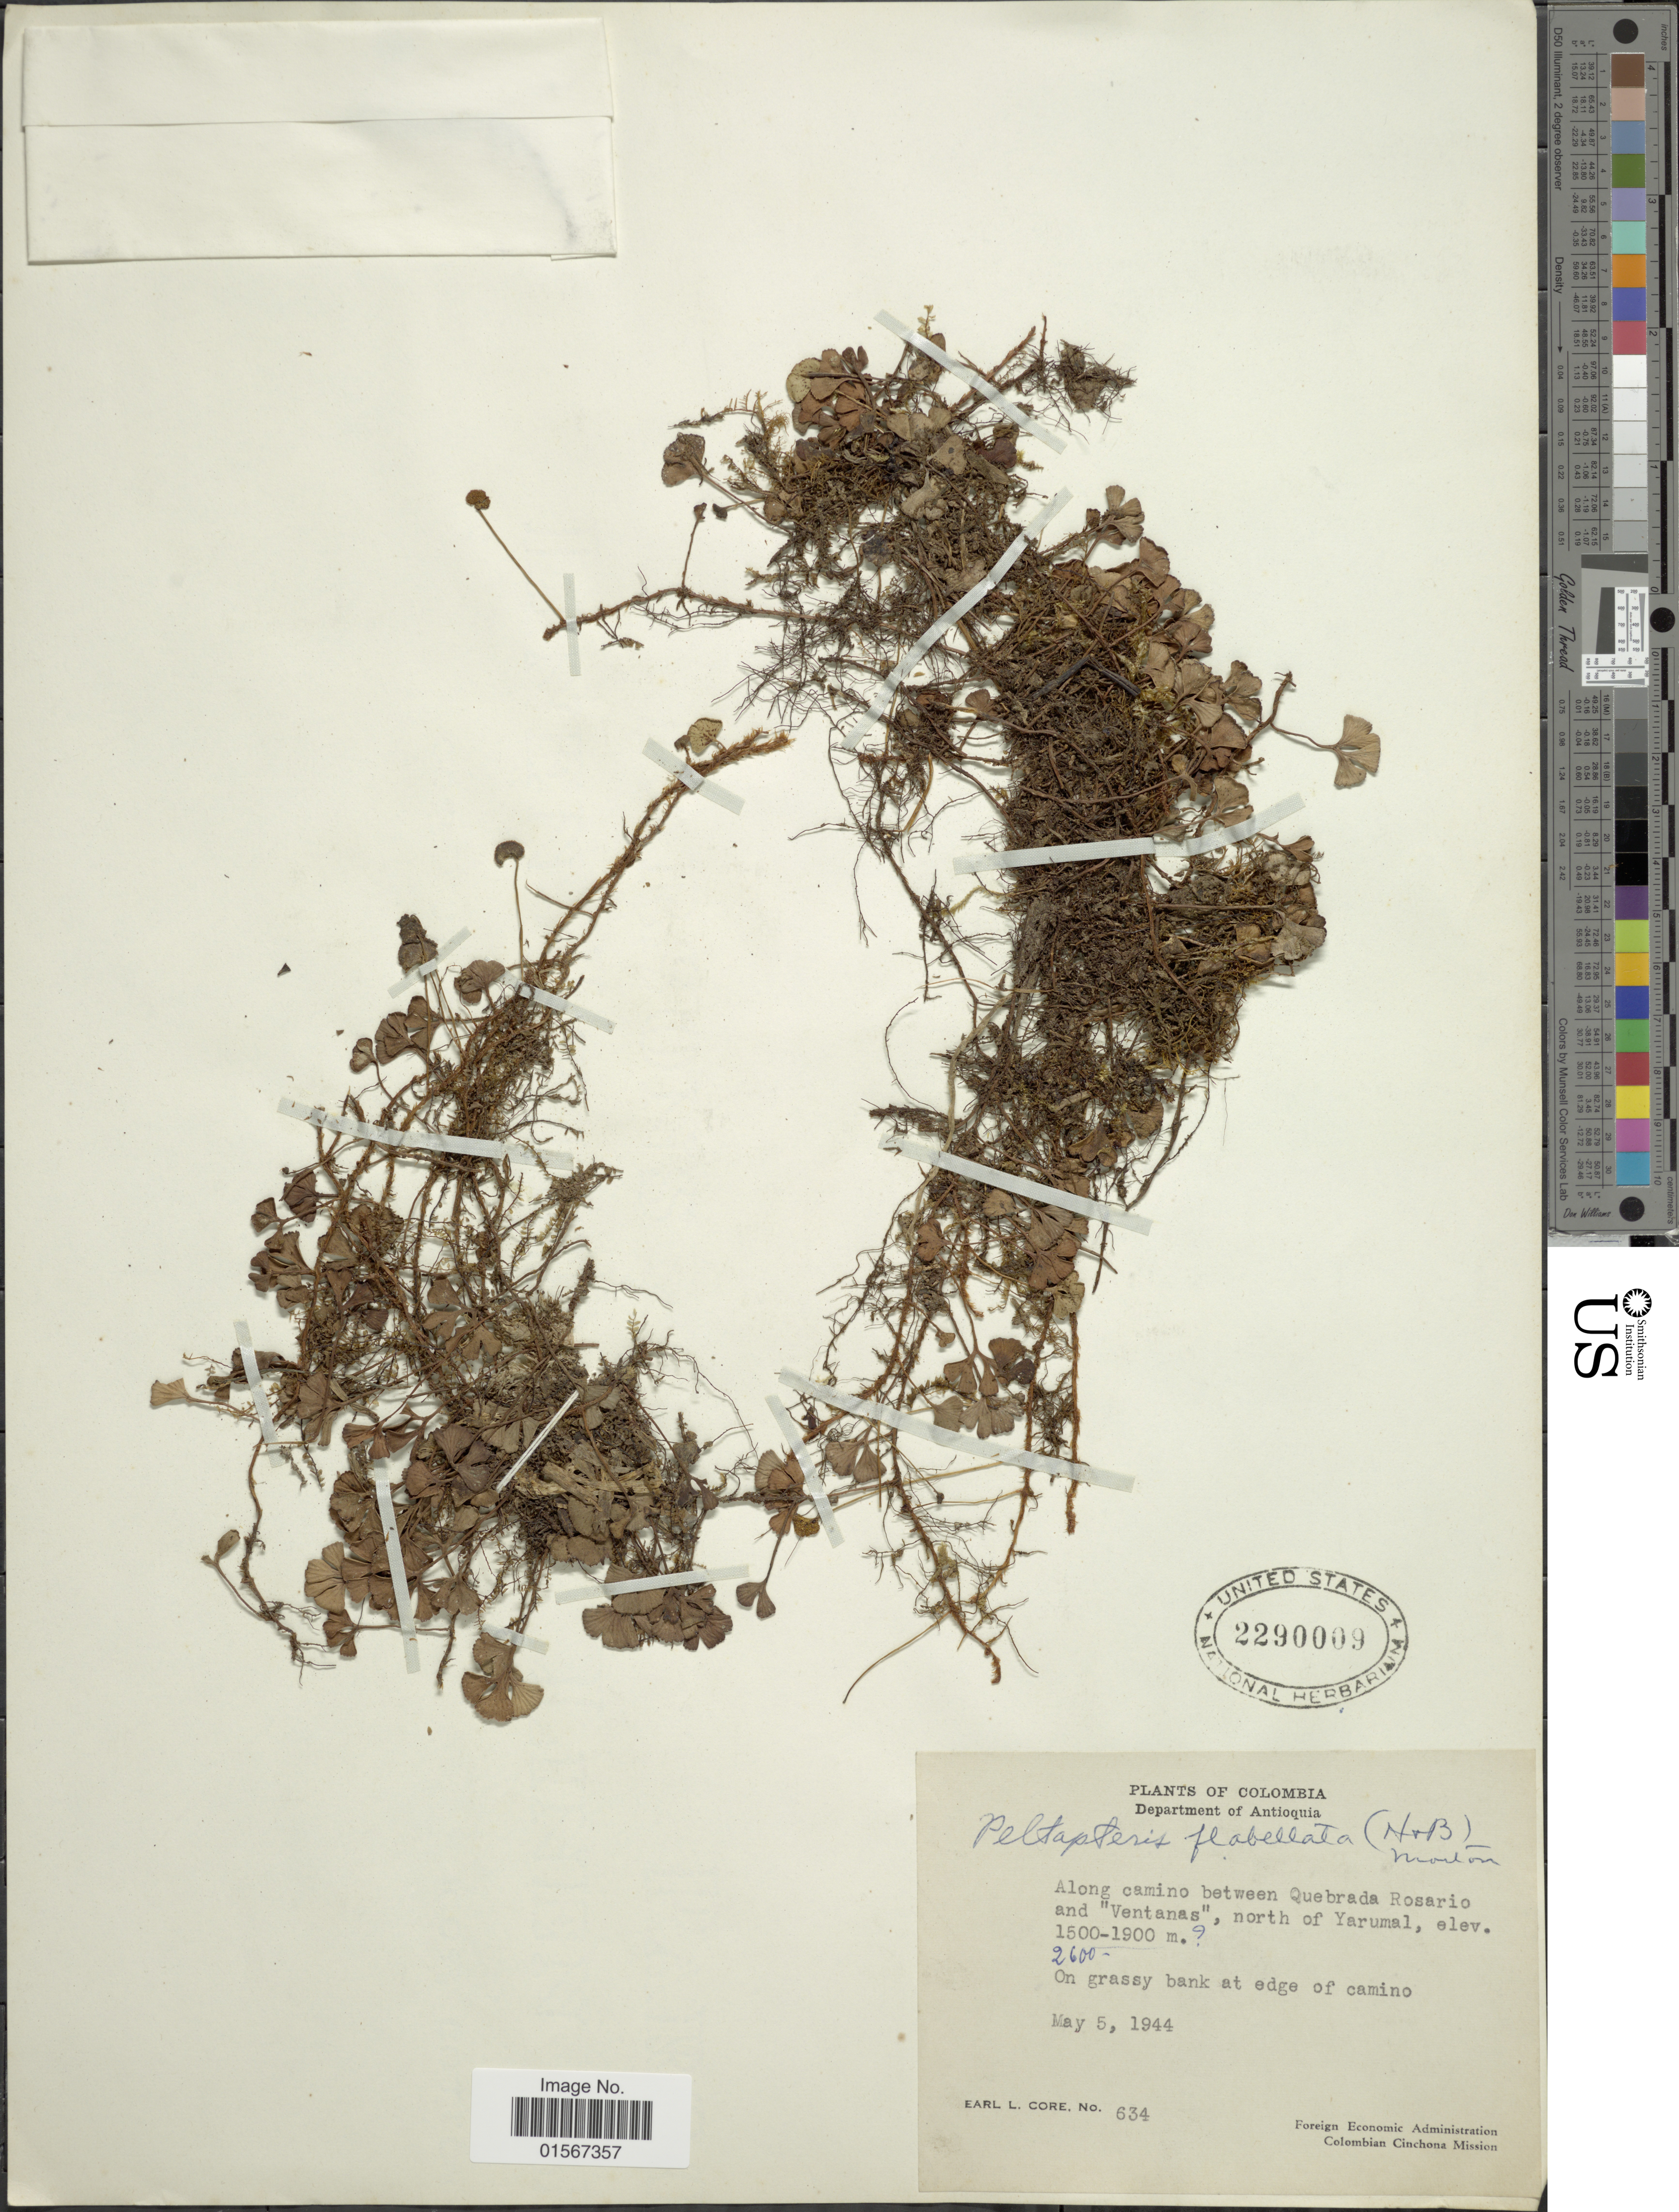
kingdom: Plantae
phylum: Tracheophyta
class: Polypodiopsida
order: Polypodiales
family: Dryopteridaceae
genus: Elaphoglossum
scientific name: Elaphoglossum peltatum f. flabellatum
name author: (Humb. & Bonpl. ex Willd.) Mickel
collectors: E. L. Core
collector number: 634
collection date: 1944-05-05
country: Colombia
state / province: Antioquia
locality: Colombia, Department of Antioquia, along camino between Quebrada Rosario and "Ventanas", north of Yarumal.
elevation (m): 1500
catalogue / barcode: US 2290009